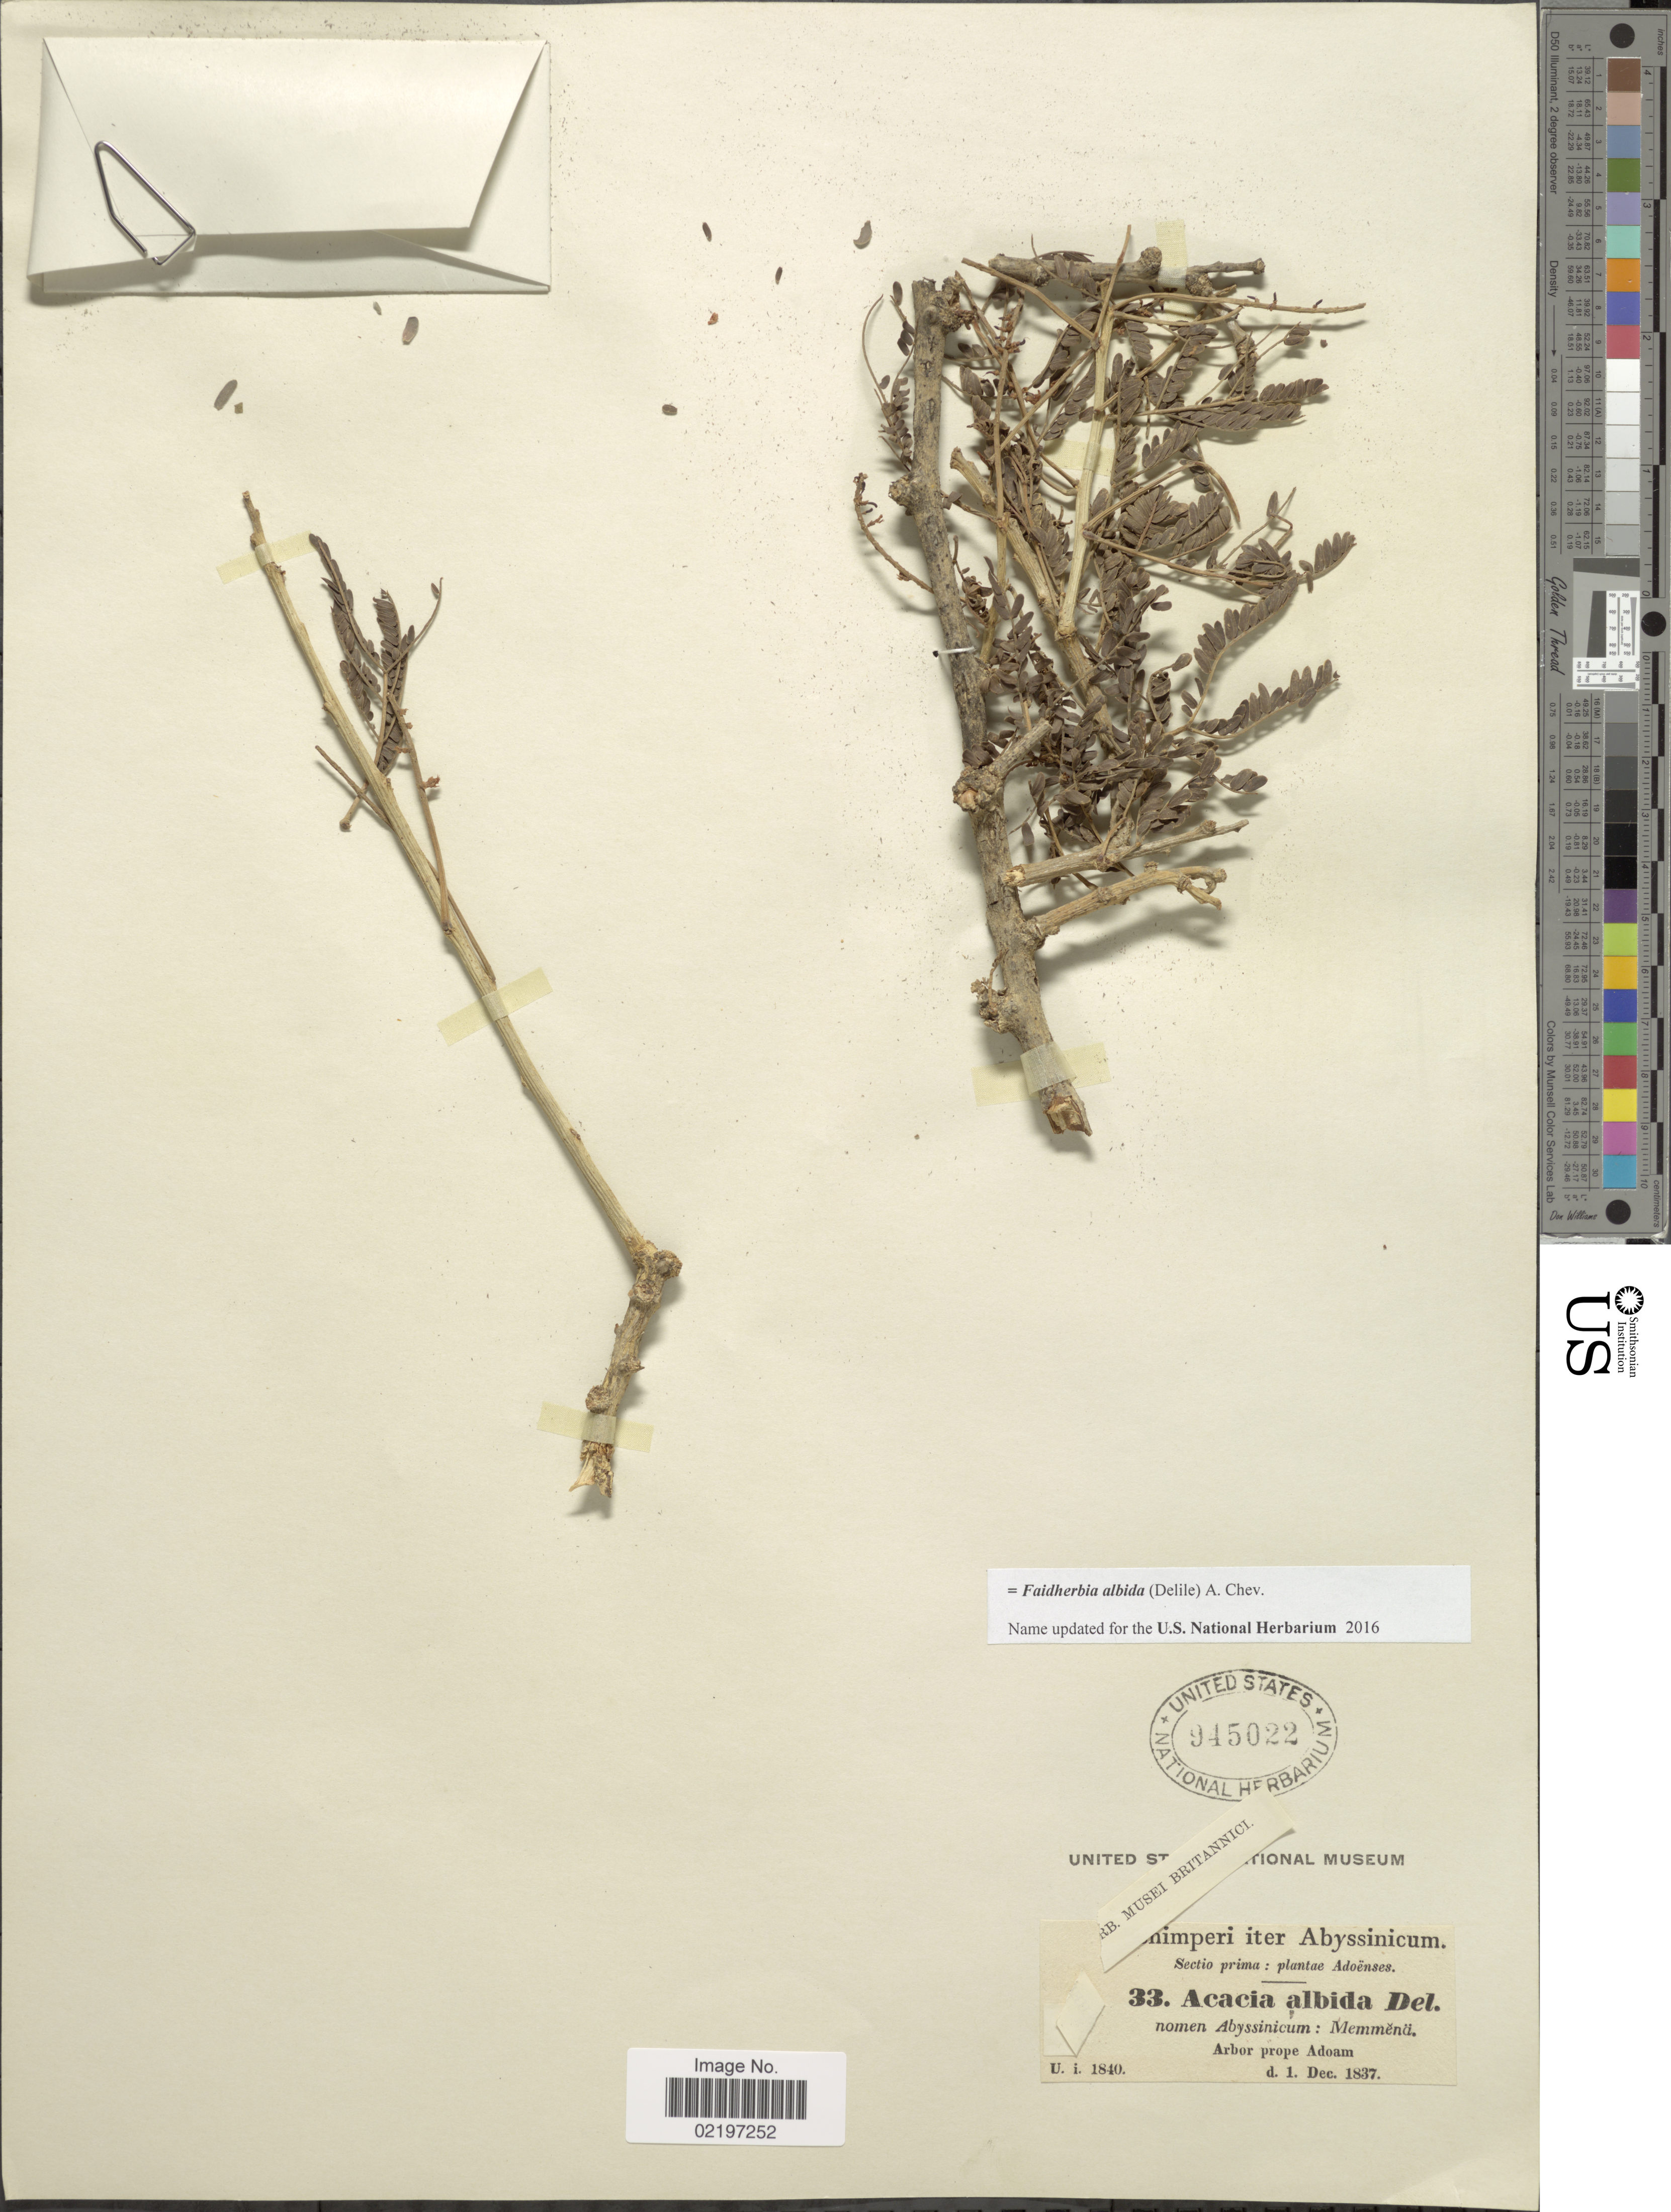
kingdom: Plantae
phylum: Tracheophyta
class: Magnoliopsida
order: Fabales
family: Fabaceae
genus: Faidherbia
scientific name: Faidherbia albida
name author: (Delile) A. Chev.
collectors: -. Schimper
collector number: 33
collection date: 1840-01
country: Eritrea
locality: Nomen Abyssinicum: Memmendä, Adoënses, Arbor prope Adoam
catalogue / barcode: US 945022